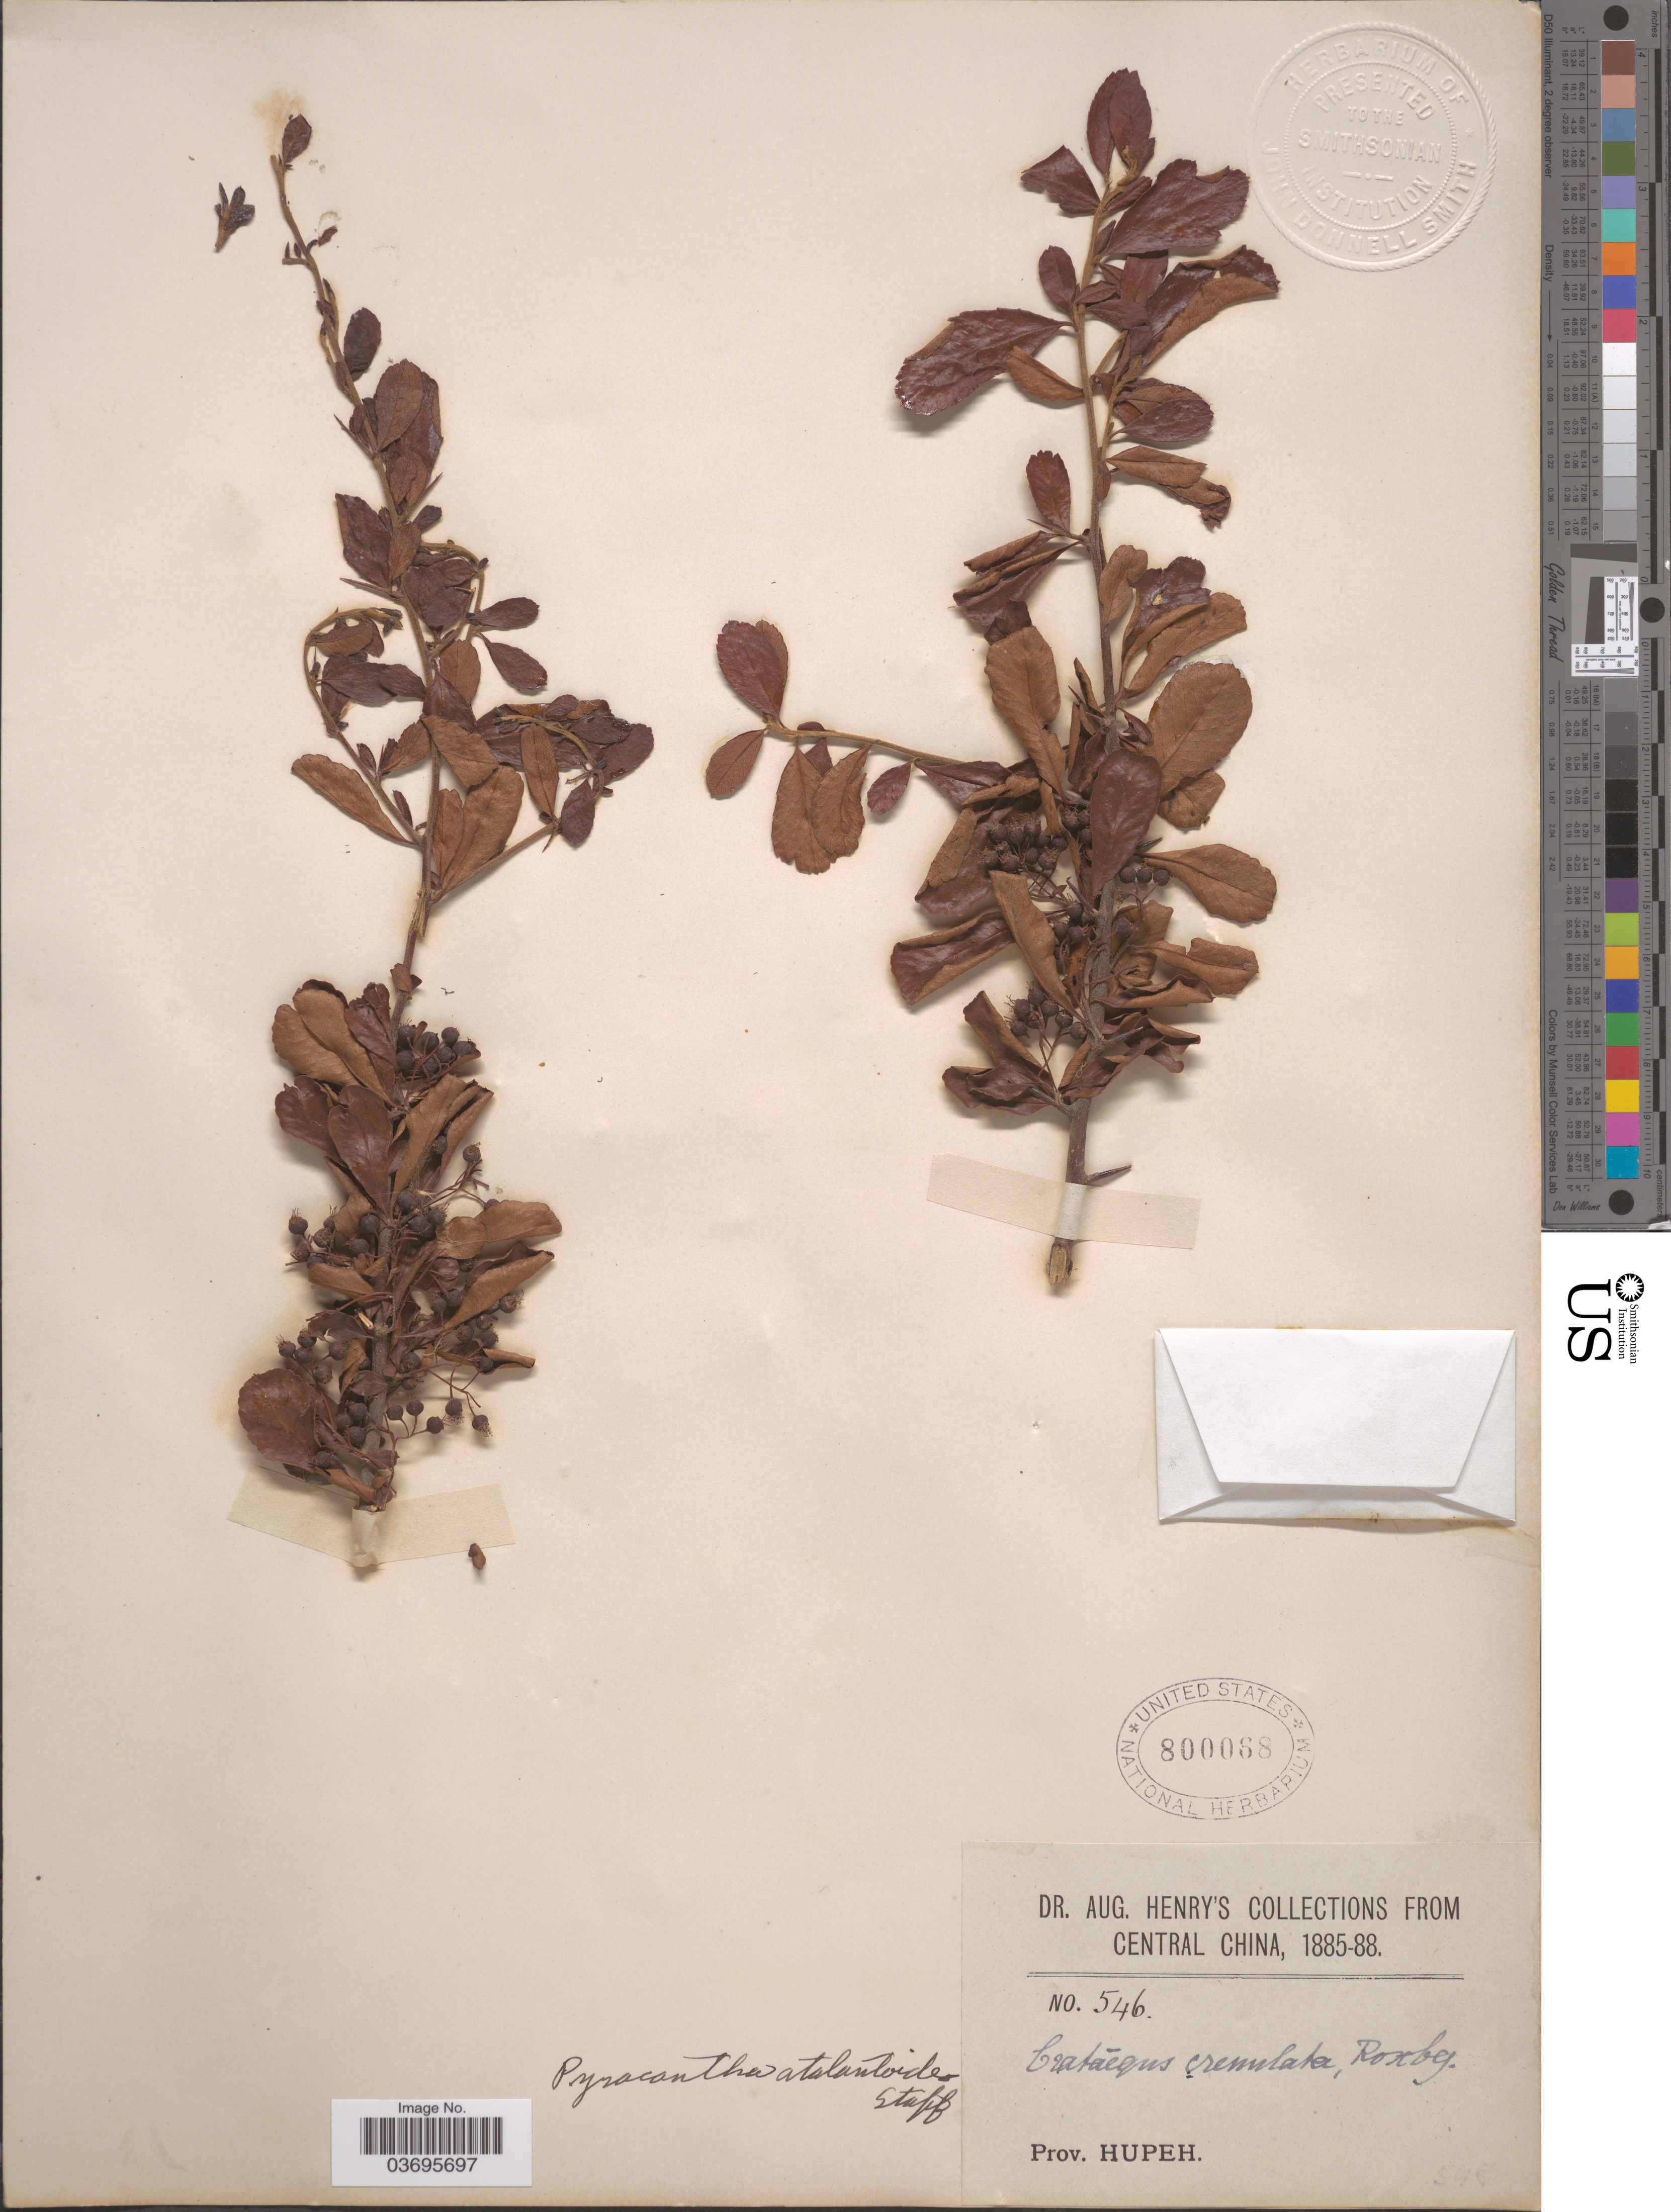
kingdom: Plantae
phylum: Tracheophyta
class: Magnoliopsida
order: Rosales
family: Rosaceae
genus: Pyracantha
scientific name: Pyracantha atalantioides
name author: (Hance) Stapf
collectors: A. Henry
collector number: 546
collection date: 1885/1888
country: China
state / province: Hubei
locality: Central China. Prov. Hupeh.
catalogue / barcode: US 800068